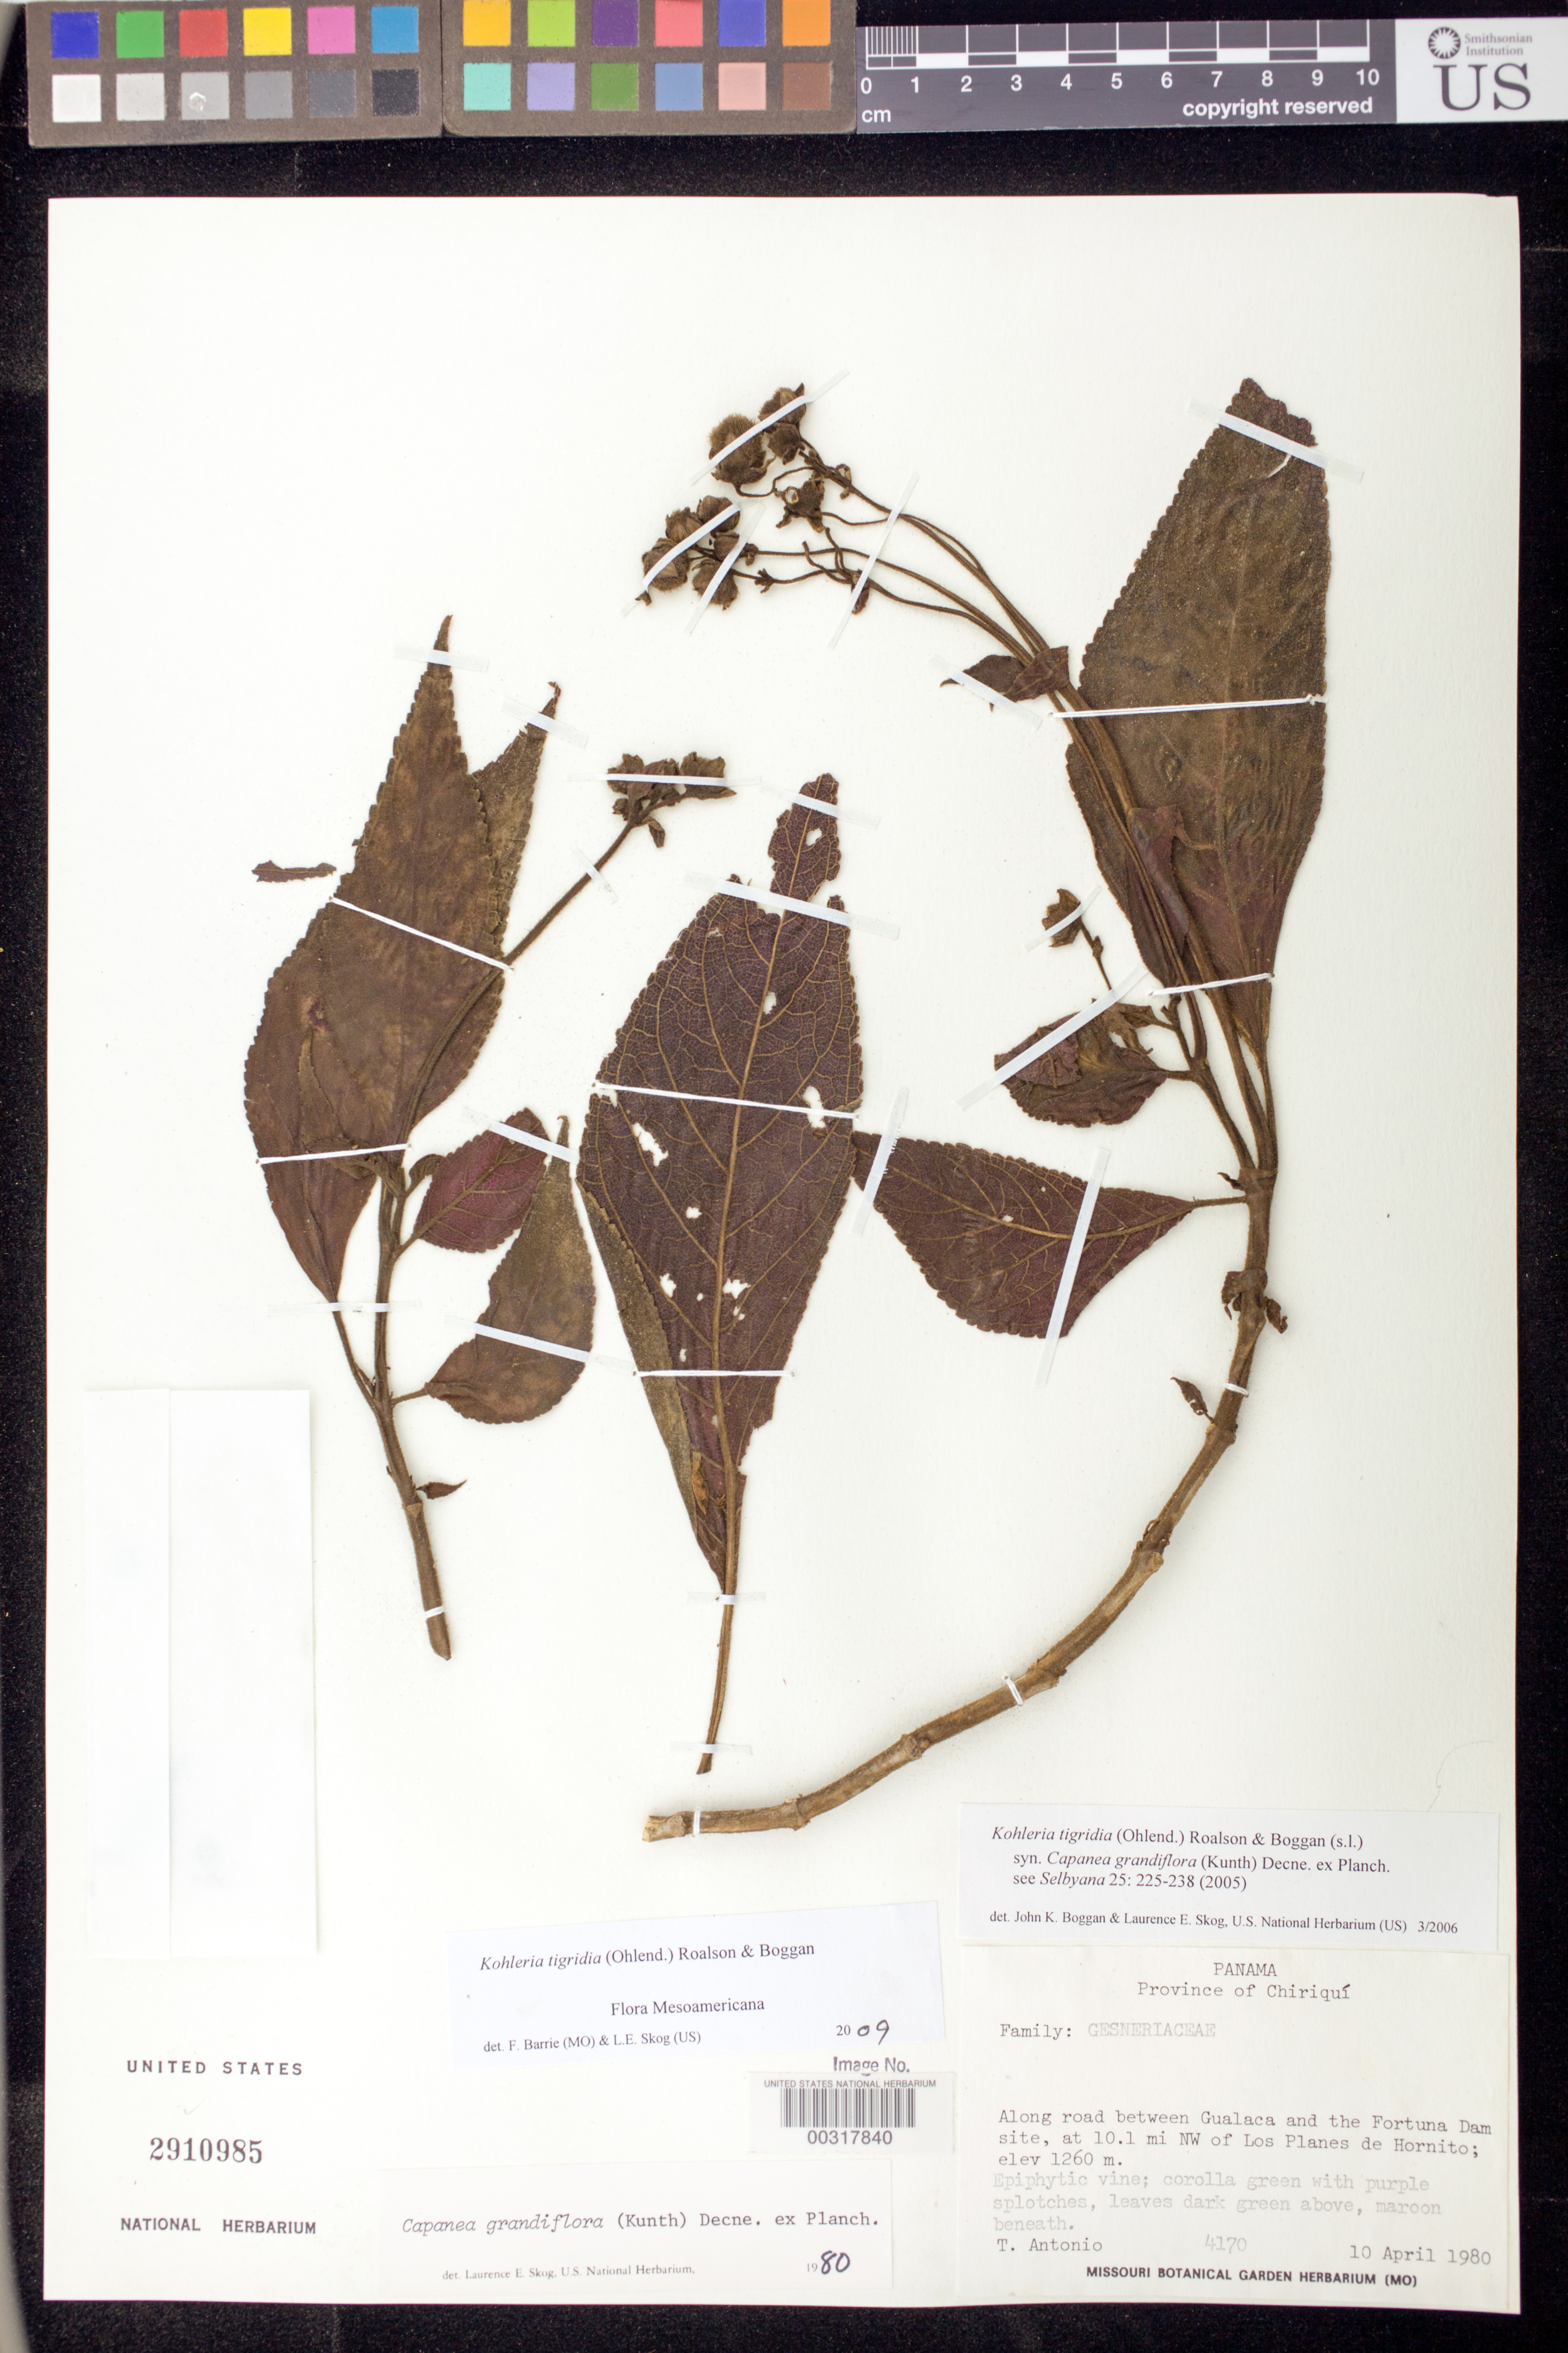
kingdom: Plantae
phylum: Tracheophyta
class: Magnoliopsida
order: Lamiales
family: Gesneriaceae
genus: Kohleria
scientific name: Kohleria tigridia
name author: (Ohlend.) Roalson & Boggan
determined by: Boggan, J. K.; Skog, L. E.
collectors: T. Antonio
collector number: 4170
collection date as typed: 10 Apr 1980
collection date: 1980-04-10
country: Panama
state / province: Chiriquí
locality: Along road between Gualaca and the Fortuna dam site, at 10.1 mi NW of Los Planes de Hornito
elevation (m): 1260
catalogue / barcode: US 2910985